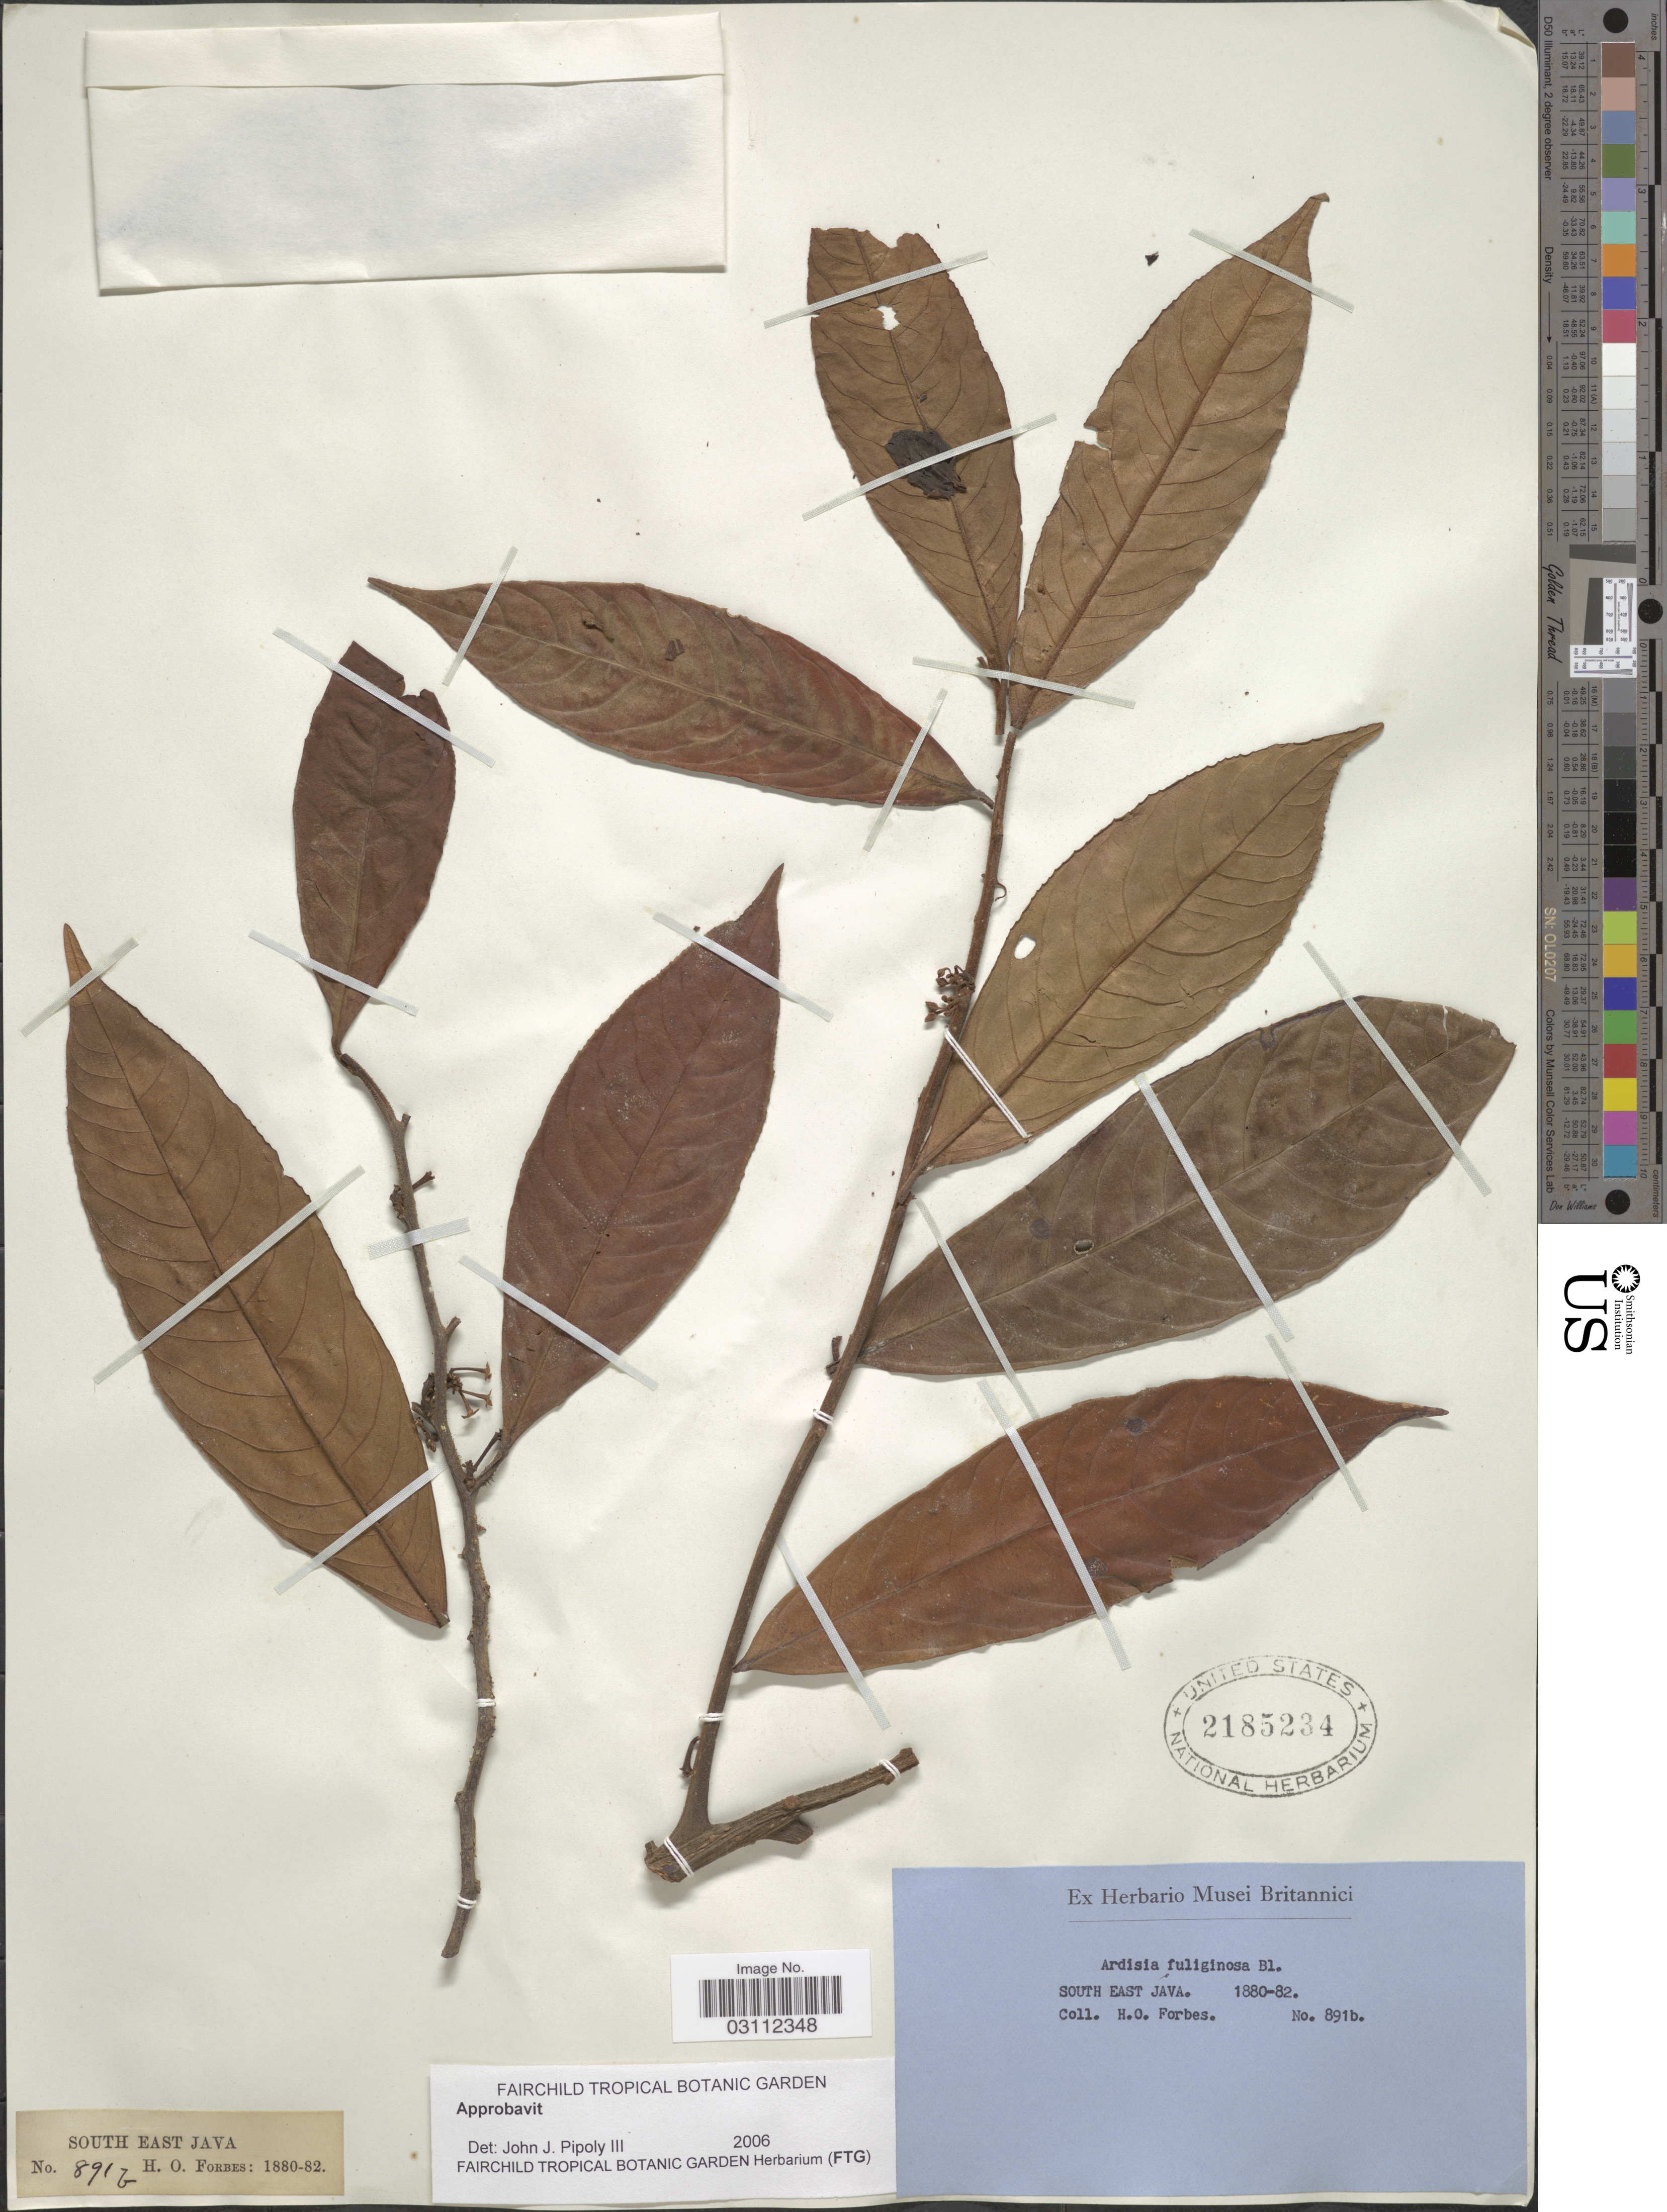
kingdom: Plantae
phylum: Tracheophyta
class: Magnoliopsida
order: Ericales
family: Primulaceae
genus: Ardisia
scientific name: Ardisia fuliginosa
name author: Blume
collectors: H. O. Forbes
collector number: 891b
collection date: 1880/1882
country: Indonesia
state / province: Java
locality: South East Java.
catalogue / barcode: US 2185234